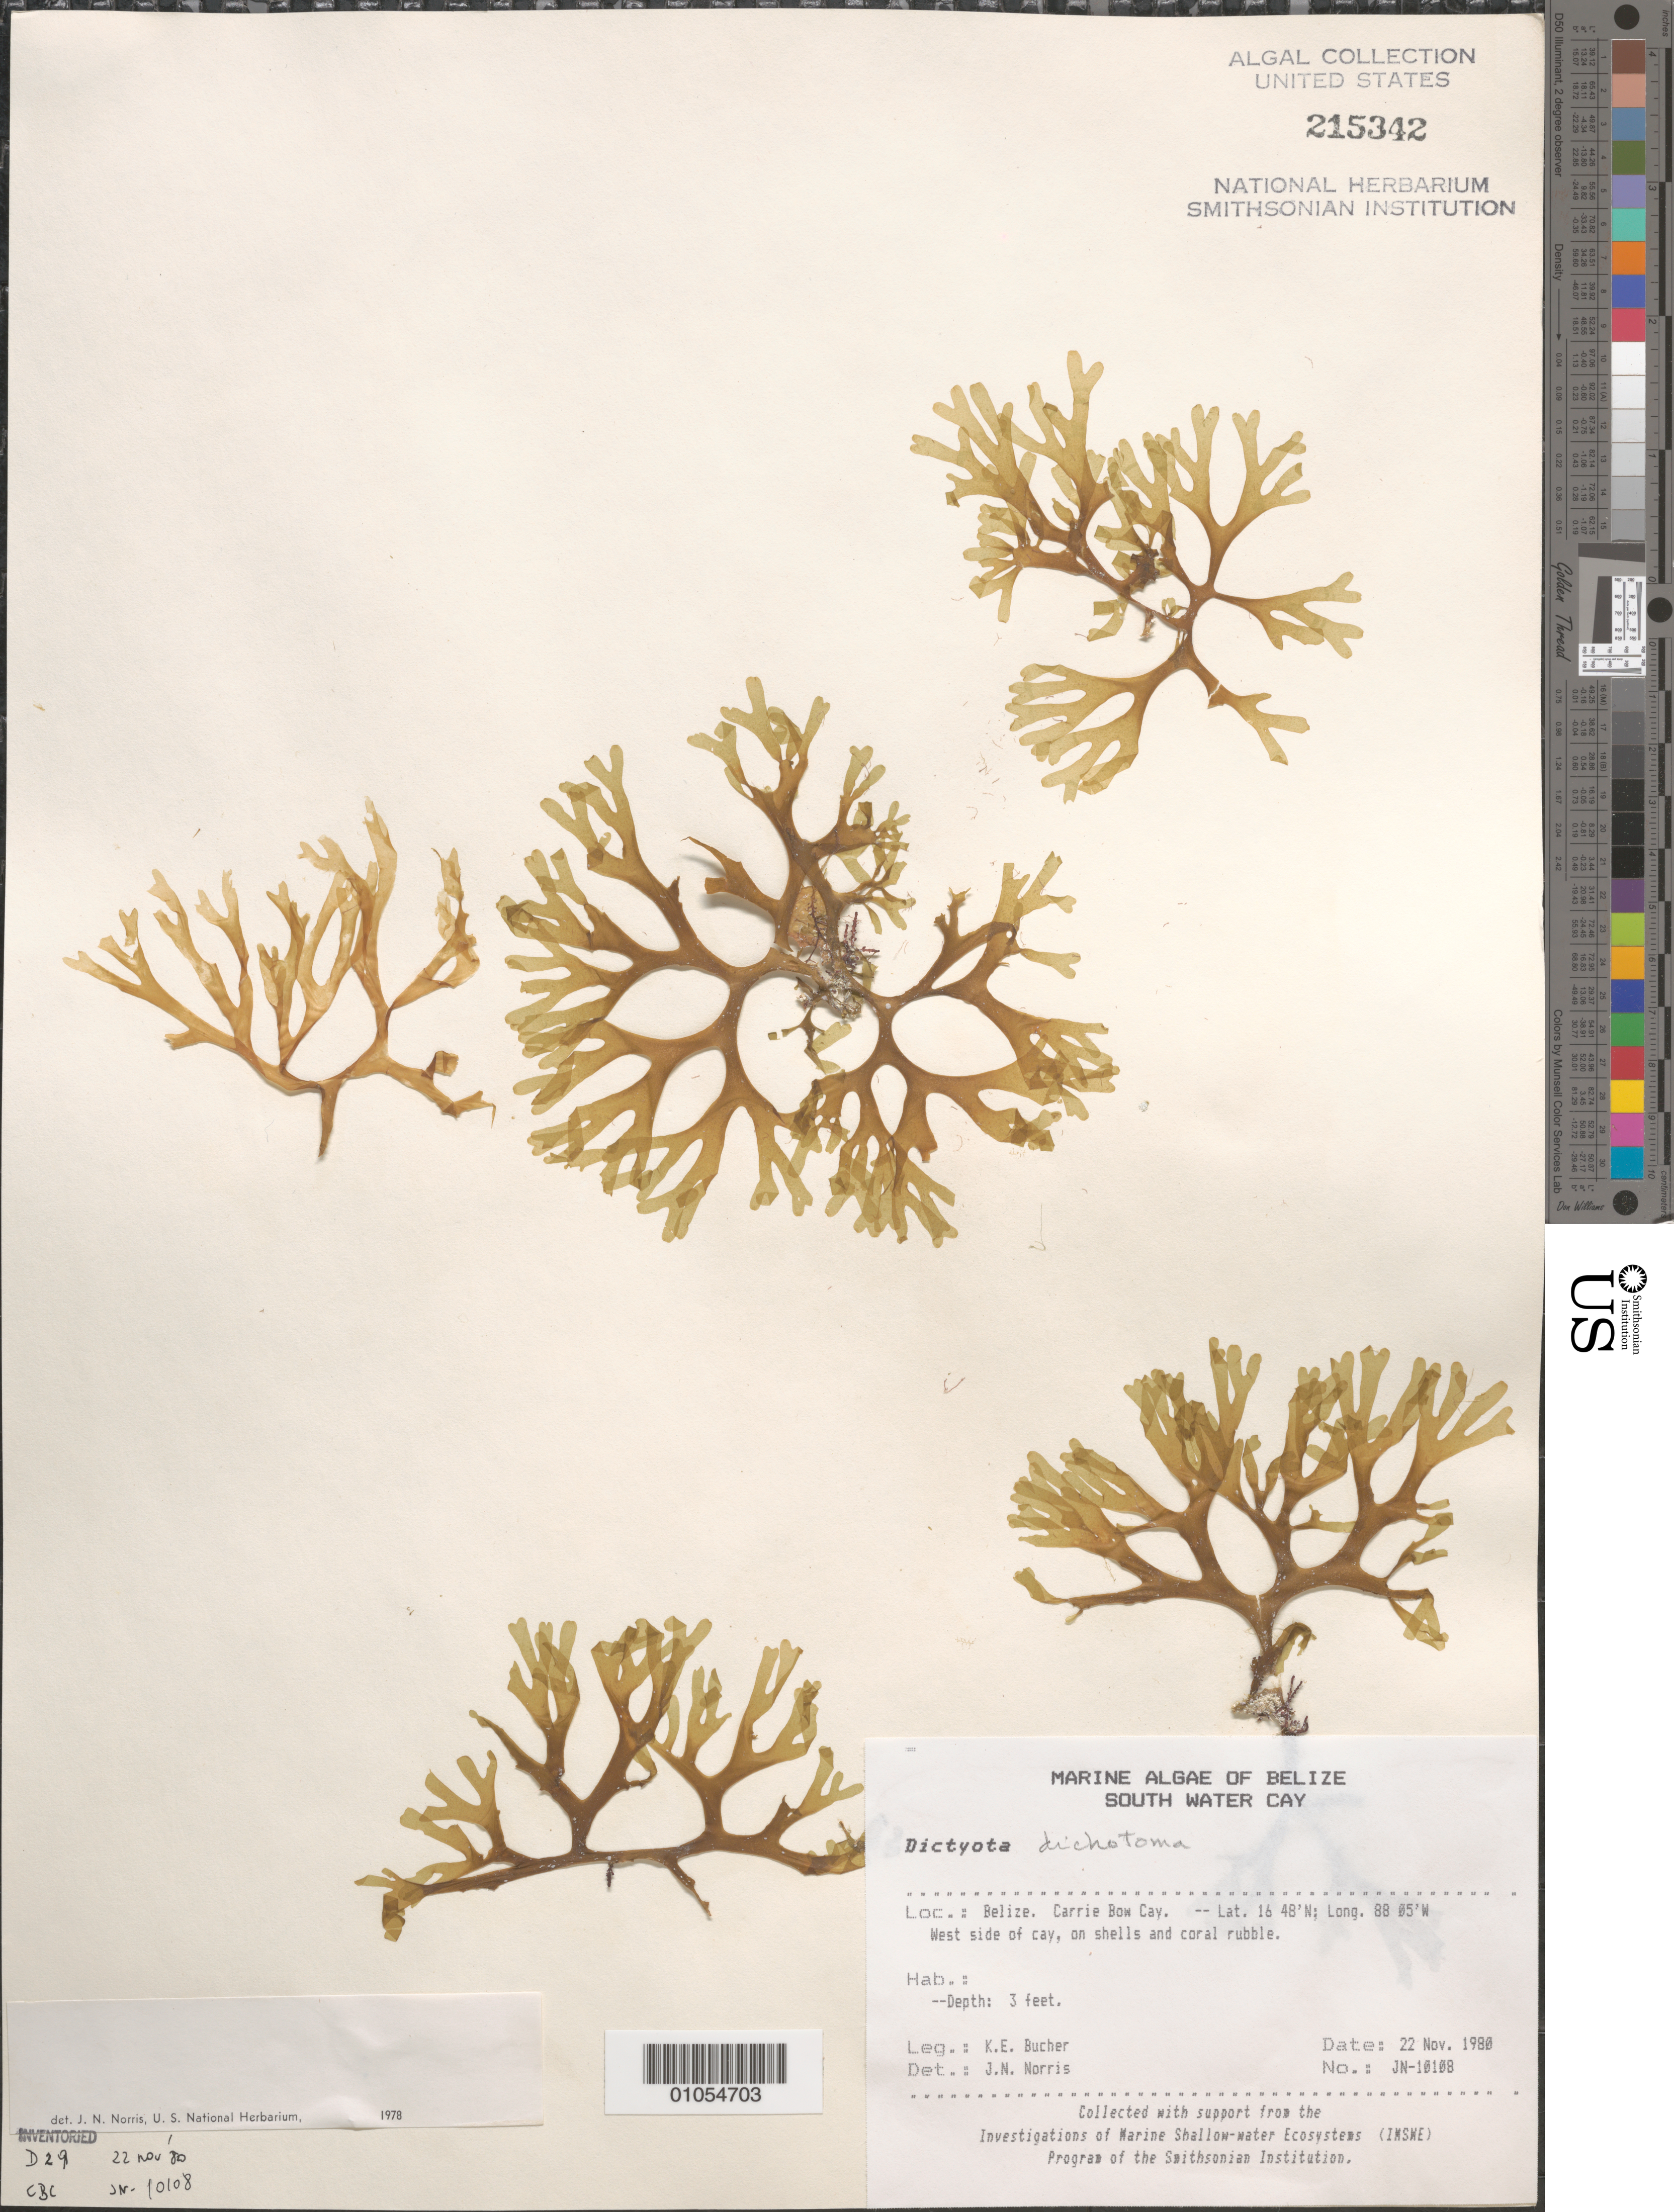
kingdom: Chromista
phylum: Ochrophyta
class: Phaeophyceae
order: Dictyotales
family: Dictyotaceae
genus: Dictyota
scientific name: Dictyota dichotoma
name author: (Huds.) J.V.Lamouroux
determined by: Norris, James N.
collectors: K. E. Bucher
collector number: JN-10108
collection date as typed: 22 Nov 1980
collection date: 1980-11-22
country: Belize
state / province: Stann Creek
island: Carrie Bow Cay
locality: West side of cay, on shells and coral rubble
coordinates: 16 48'N, 88 05'W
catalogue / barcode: US 215342